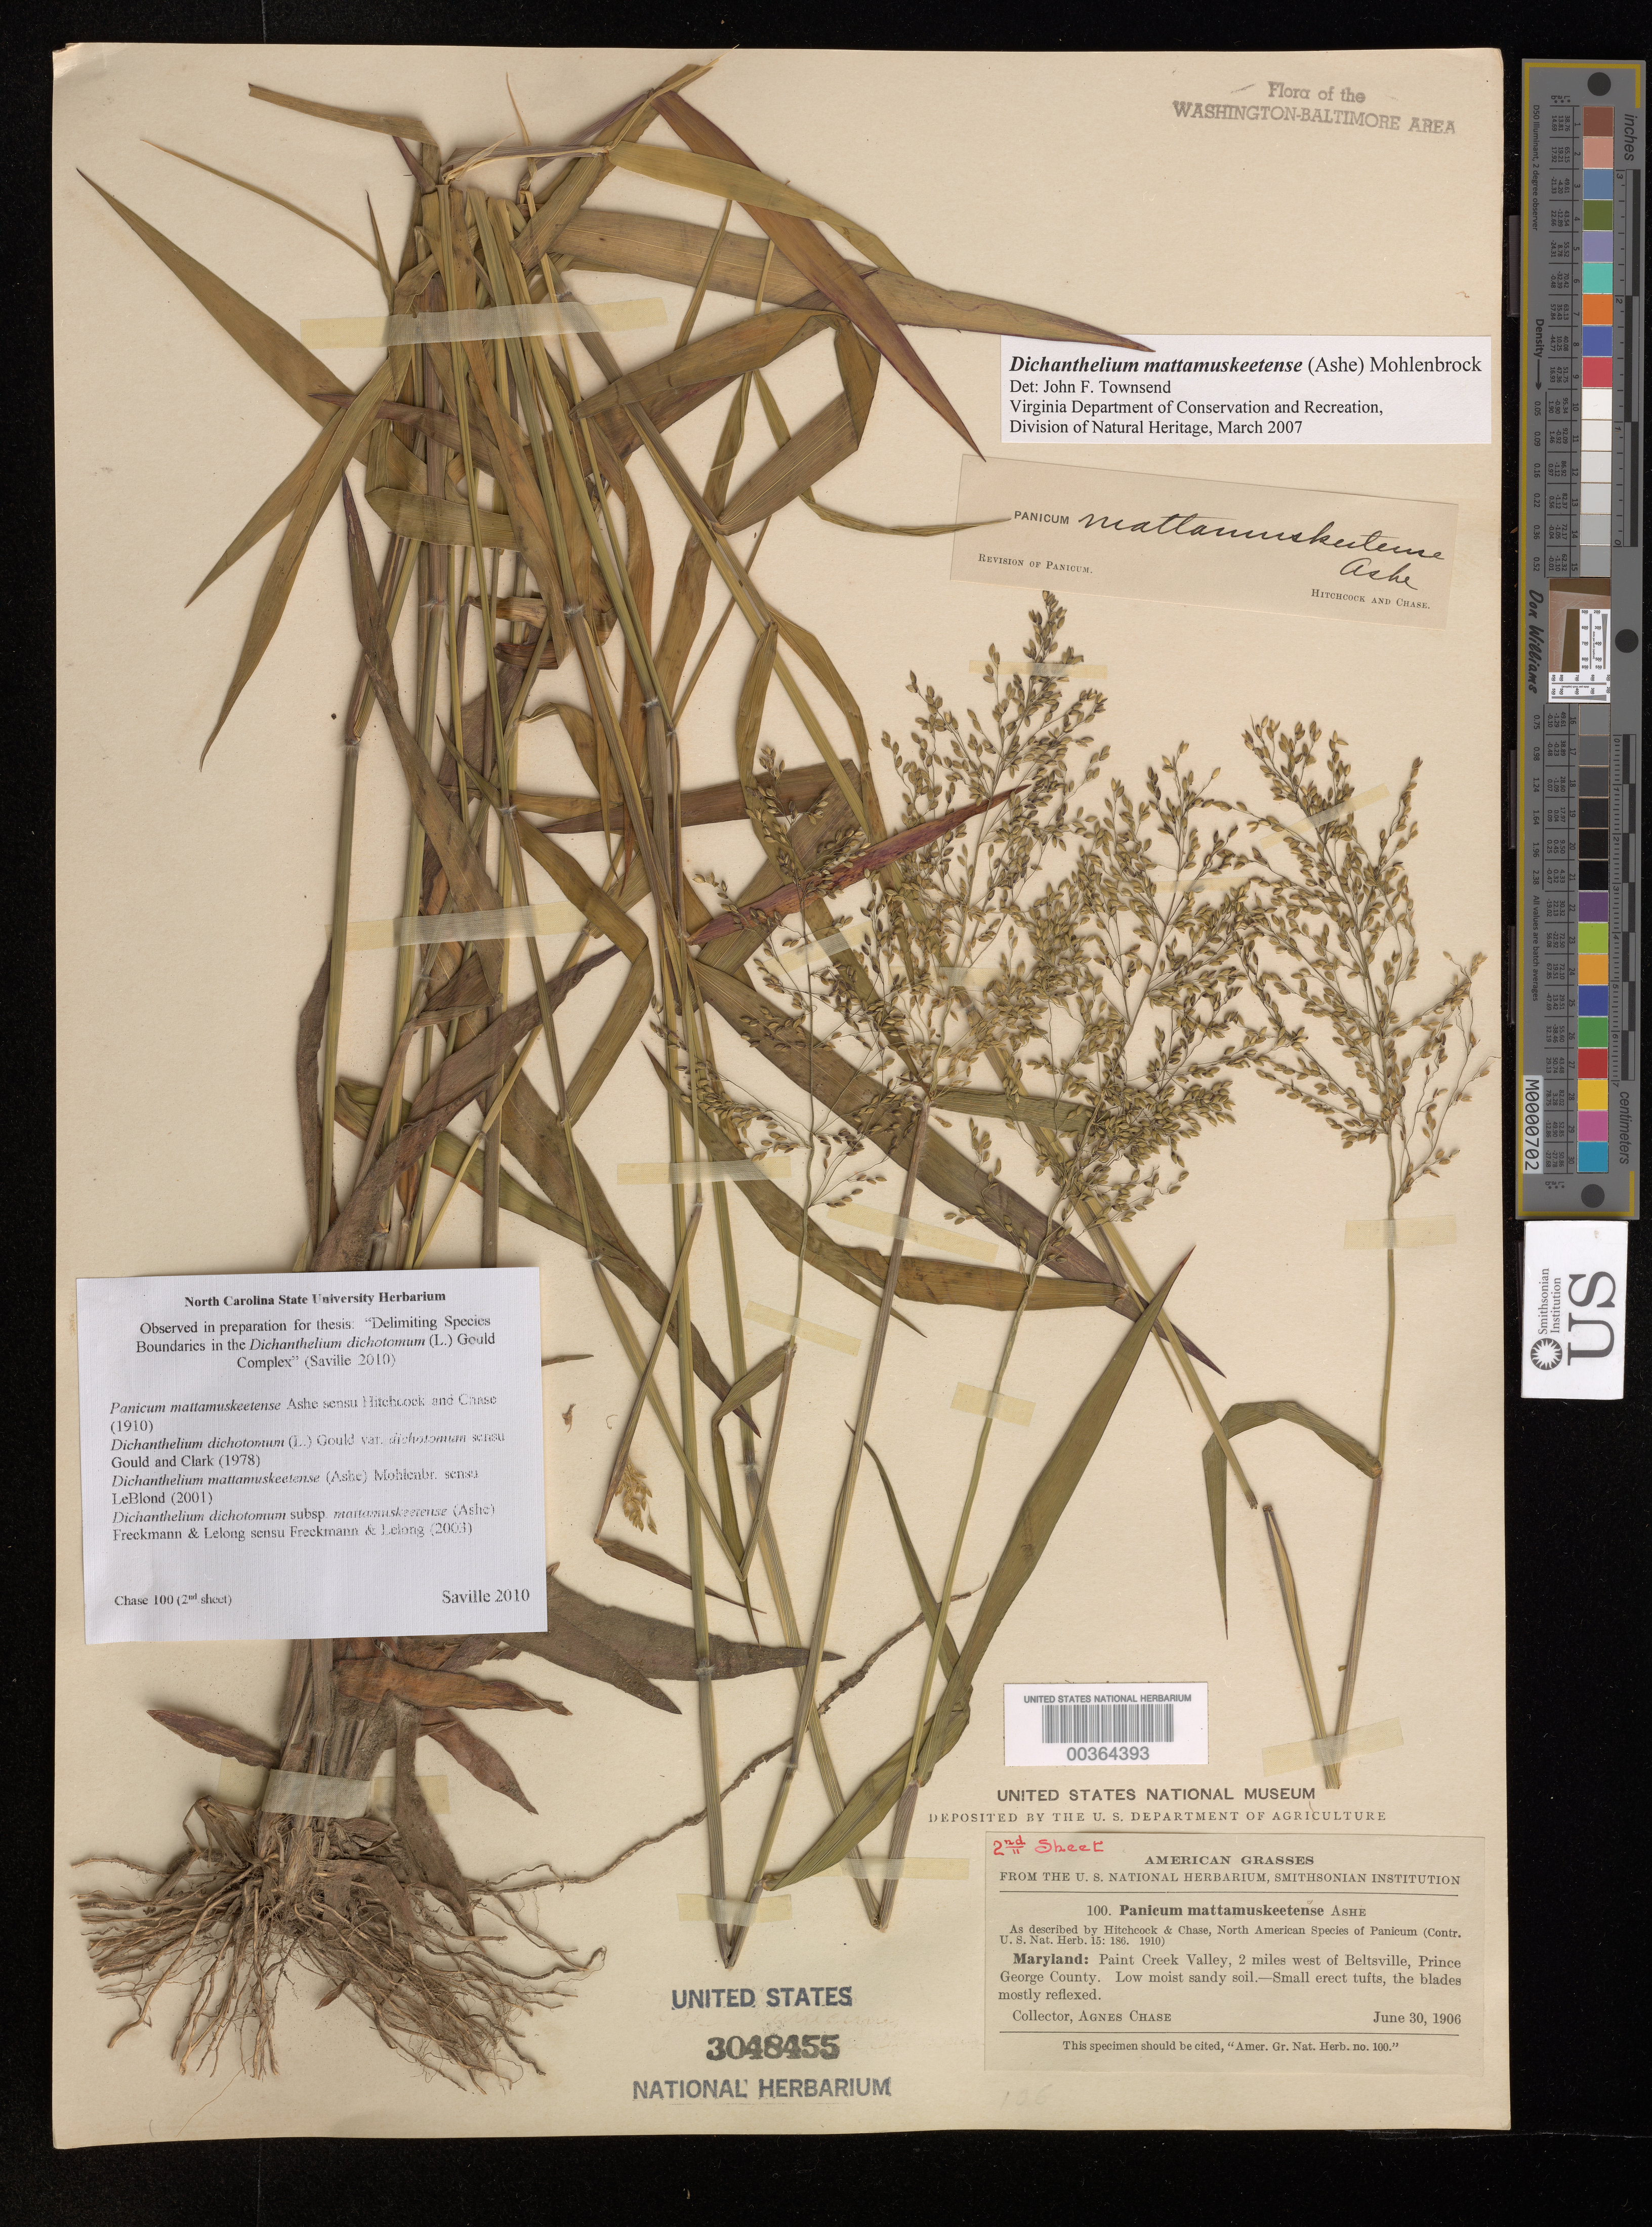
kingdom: Plantae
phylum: Tracheophyta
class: Liliopsida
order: Poales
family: Poaceae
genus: Dichanthelium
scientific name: Dichanthelium mattamuskeetense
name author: (Ashe) Mohlenbr.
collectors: A. Chase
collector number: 100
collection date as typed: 30 Jun 1906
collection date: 1906-06-30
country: United States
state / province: Maryland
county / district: Prince George's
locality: Paint Creek Valley, west of Beltsville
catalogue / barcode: US 3048455